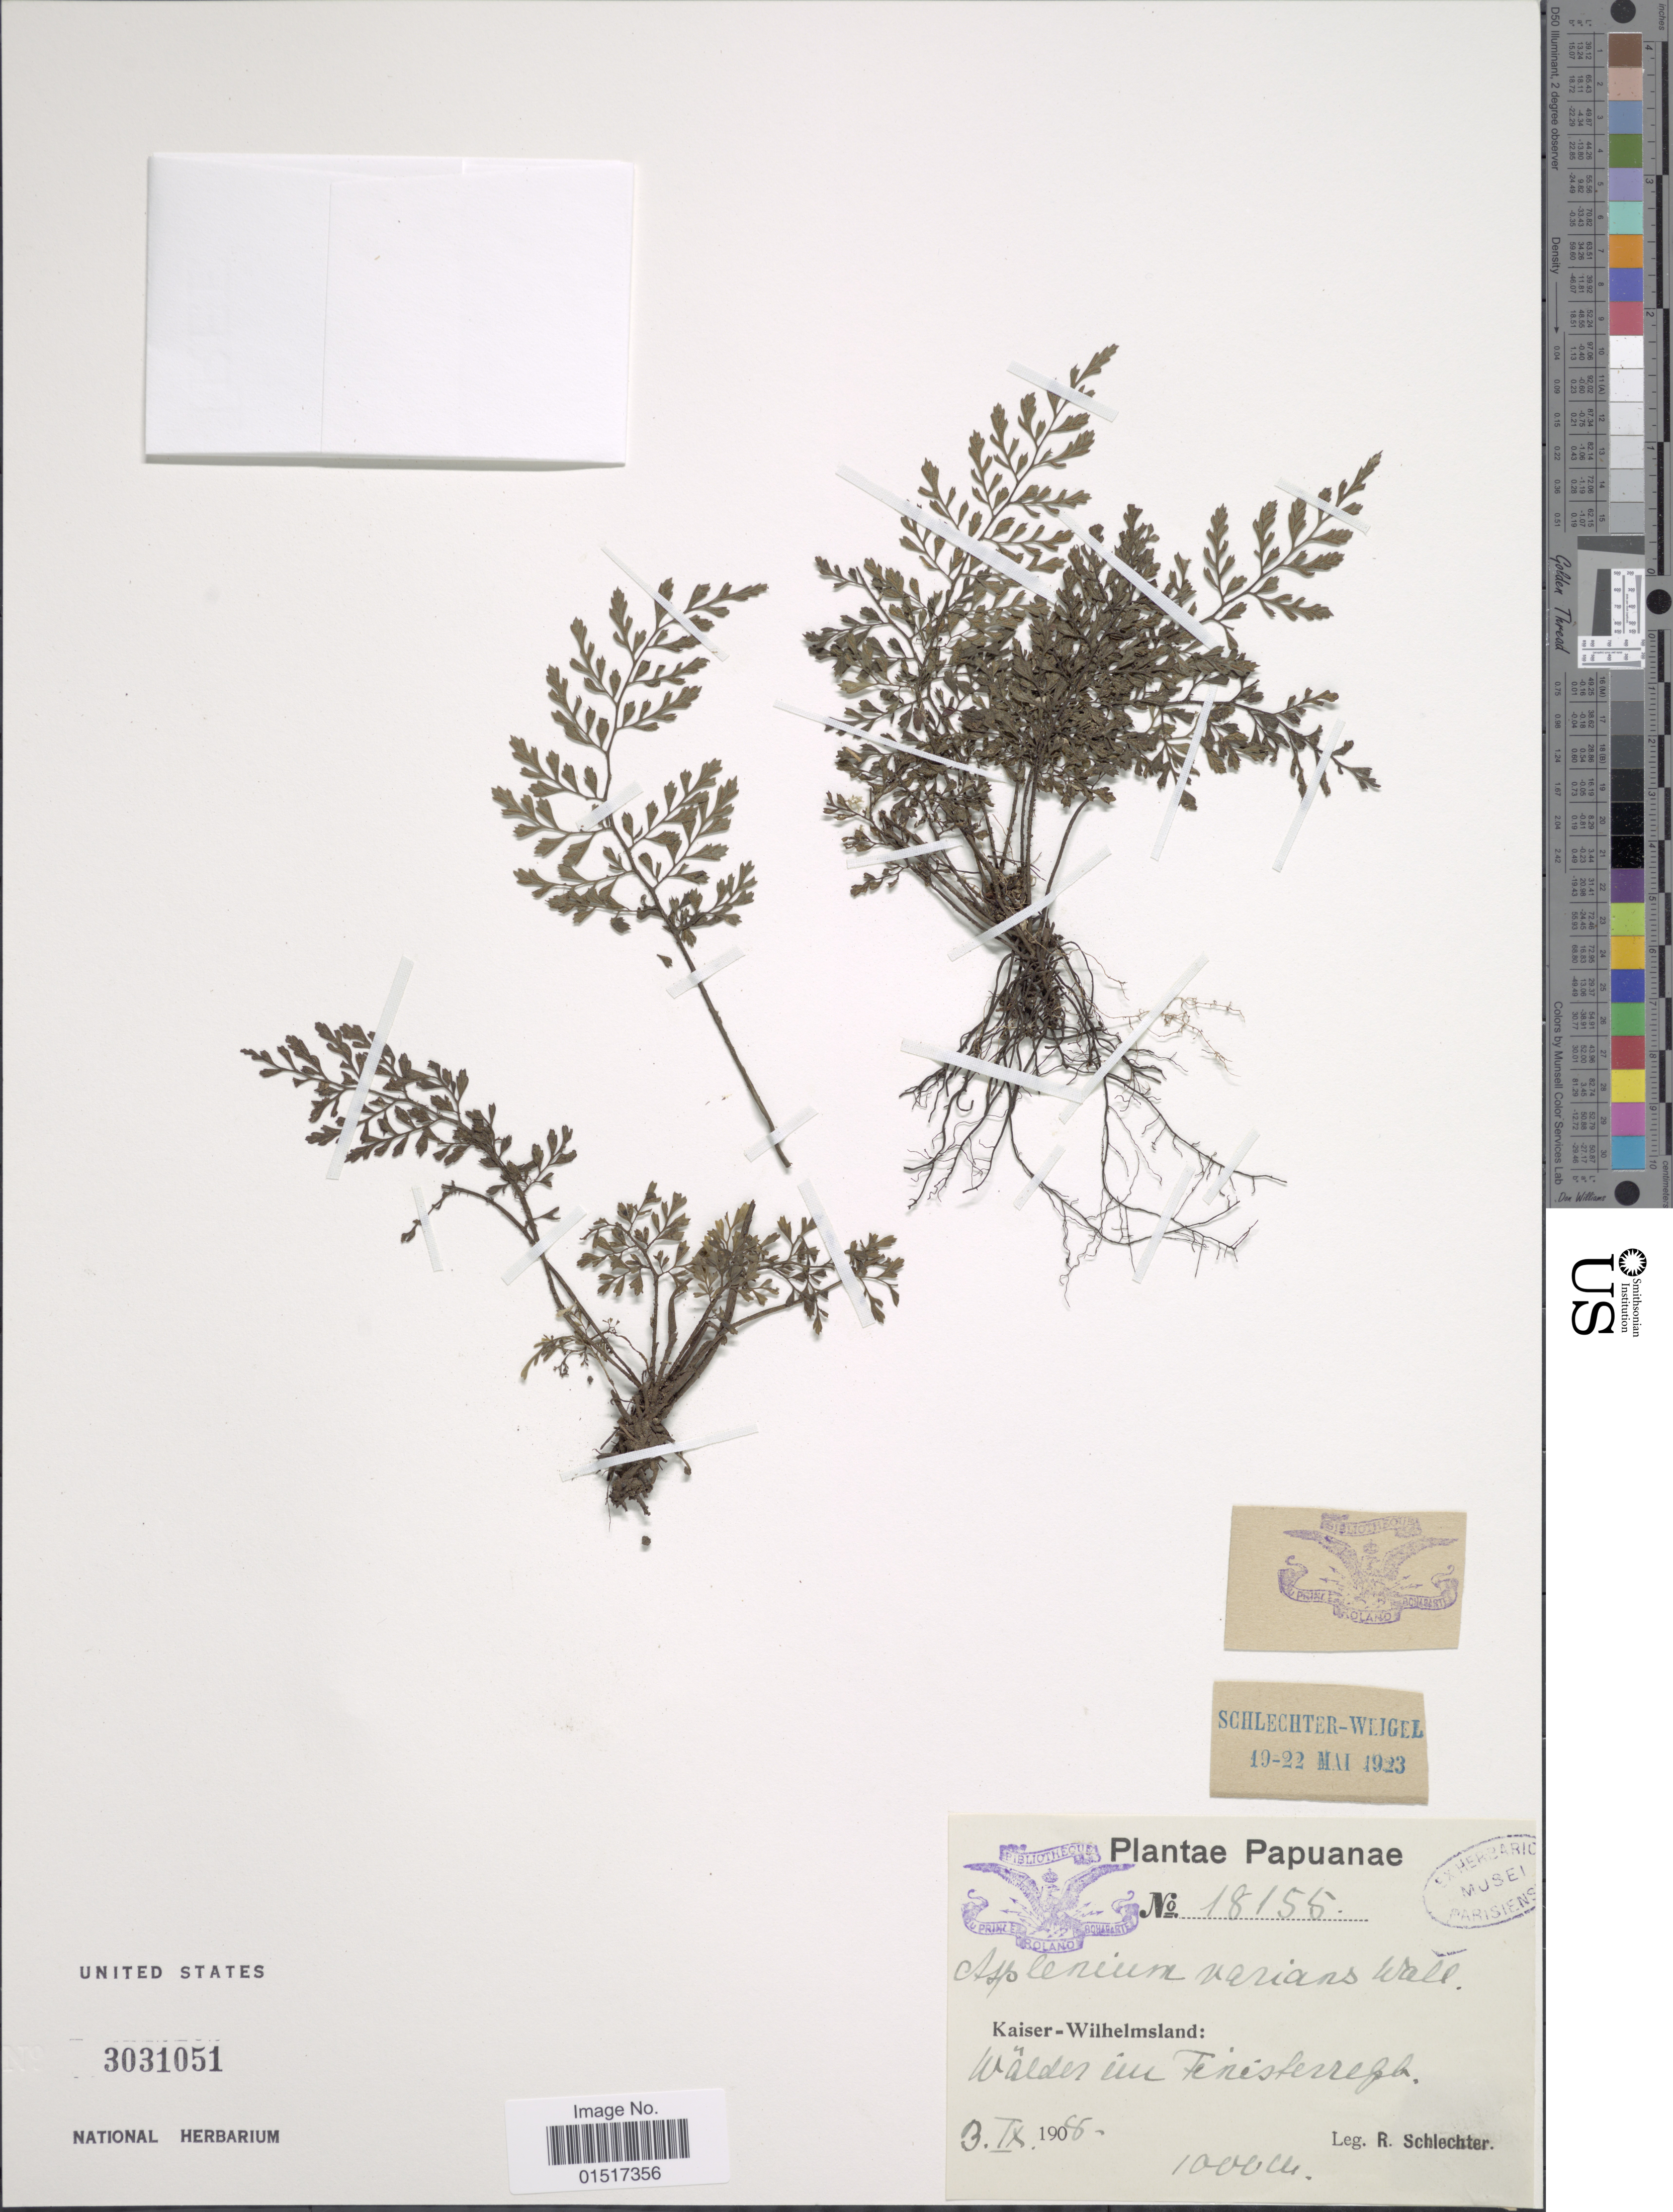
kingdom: Plantae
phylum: Tracheophyta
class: Polypodiopsida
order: Polypodiales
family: Aspleniaceae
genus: Asplenium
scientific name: Asplenium sp.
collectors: F. R. R. Schlechter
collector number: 18155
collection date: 1908-09-03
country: Papua New Guinea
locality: Kaiser-Wilhemlsland: Wäldern im Finisterre geb.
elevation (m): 1000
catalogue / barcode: US 3031051